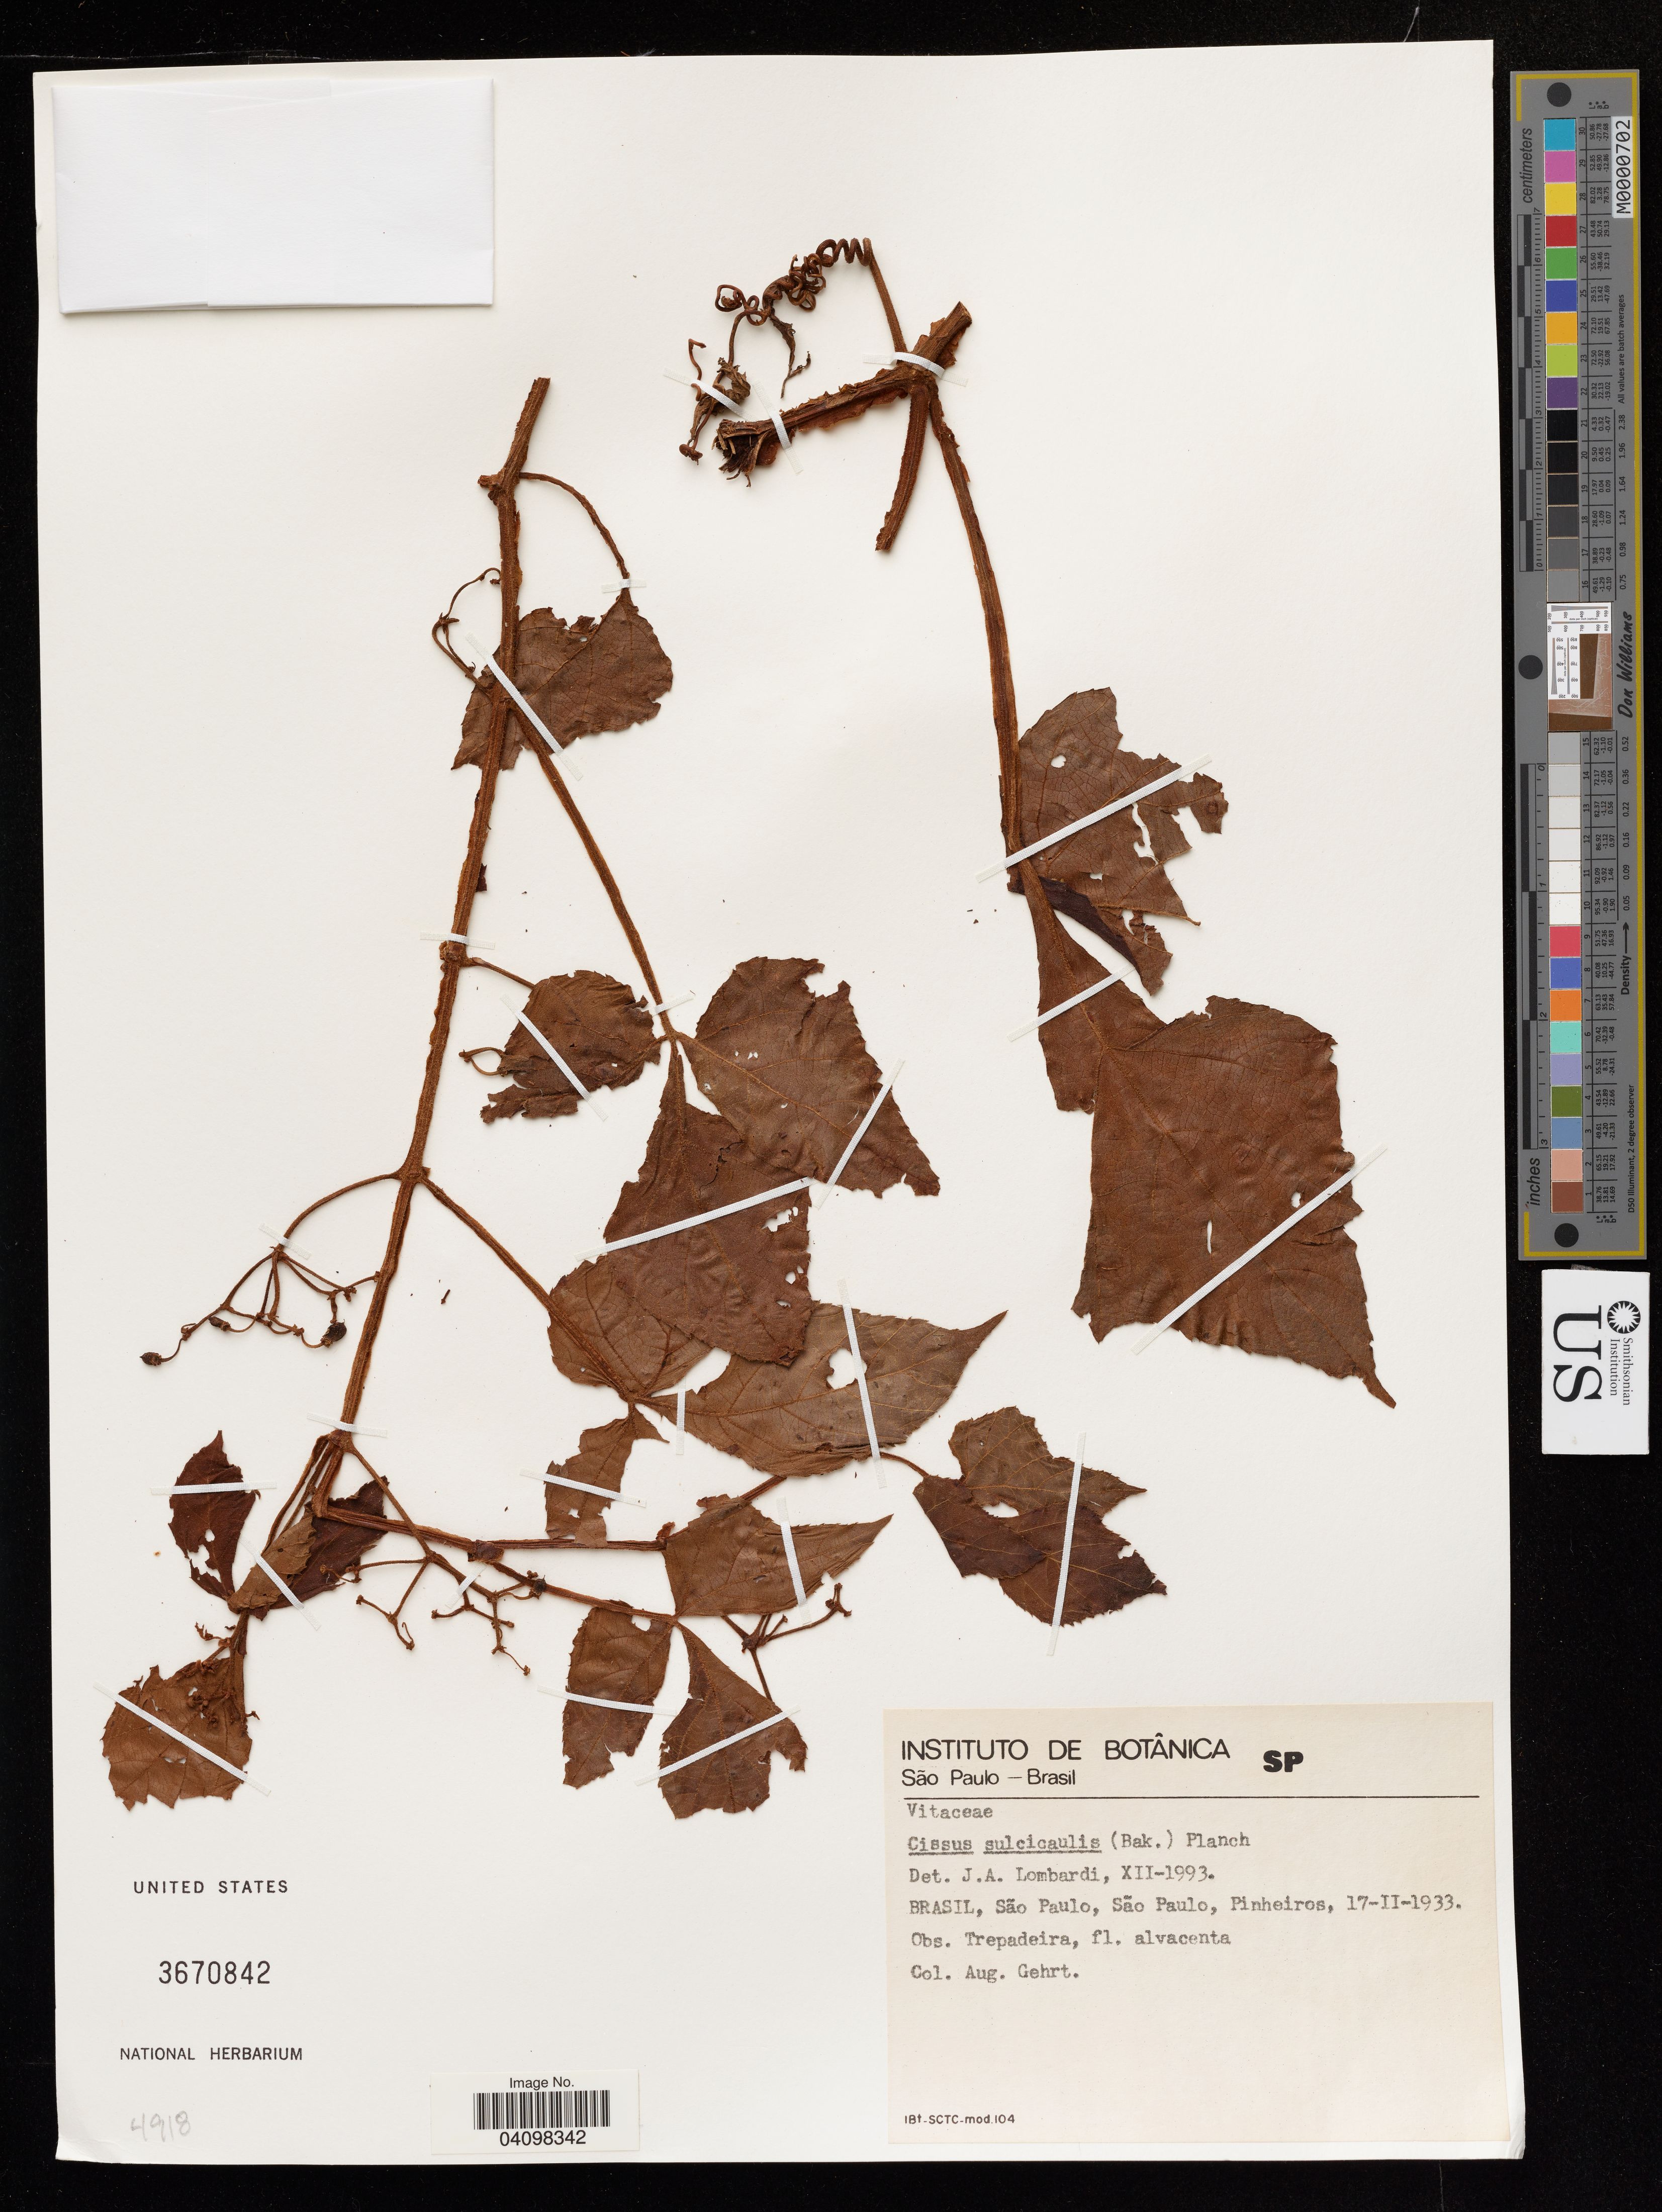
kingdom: Plantae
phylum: Tracheophyta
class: Magnoliopsida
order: Vitales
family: Vitaceae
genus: Cissus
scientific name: Cissus sulcicaulis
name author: (Baker) Planch.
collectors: A. Gehrt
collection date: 1933-02-17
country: Brazil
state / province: São Paulo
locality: São Paulo, Pinheiros.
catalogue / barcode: US 3670842